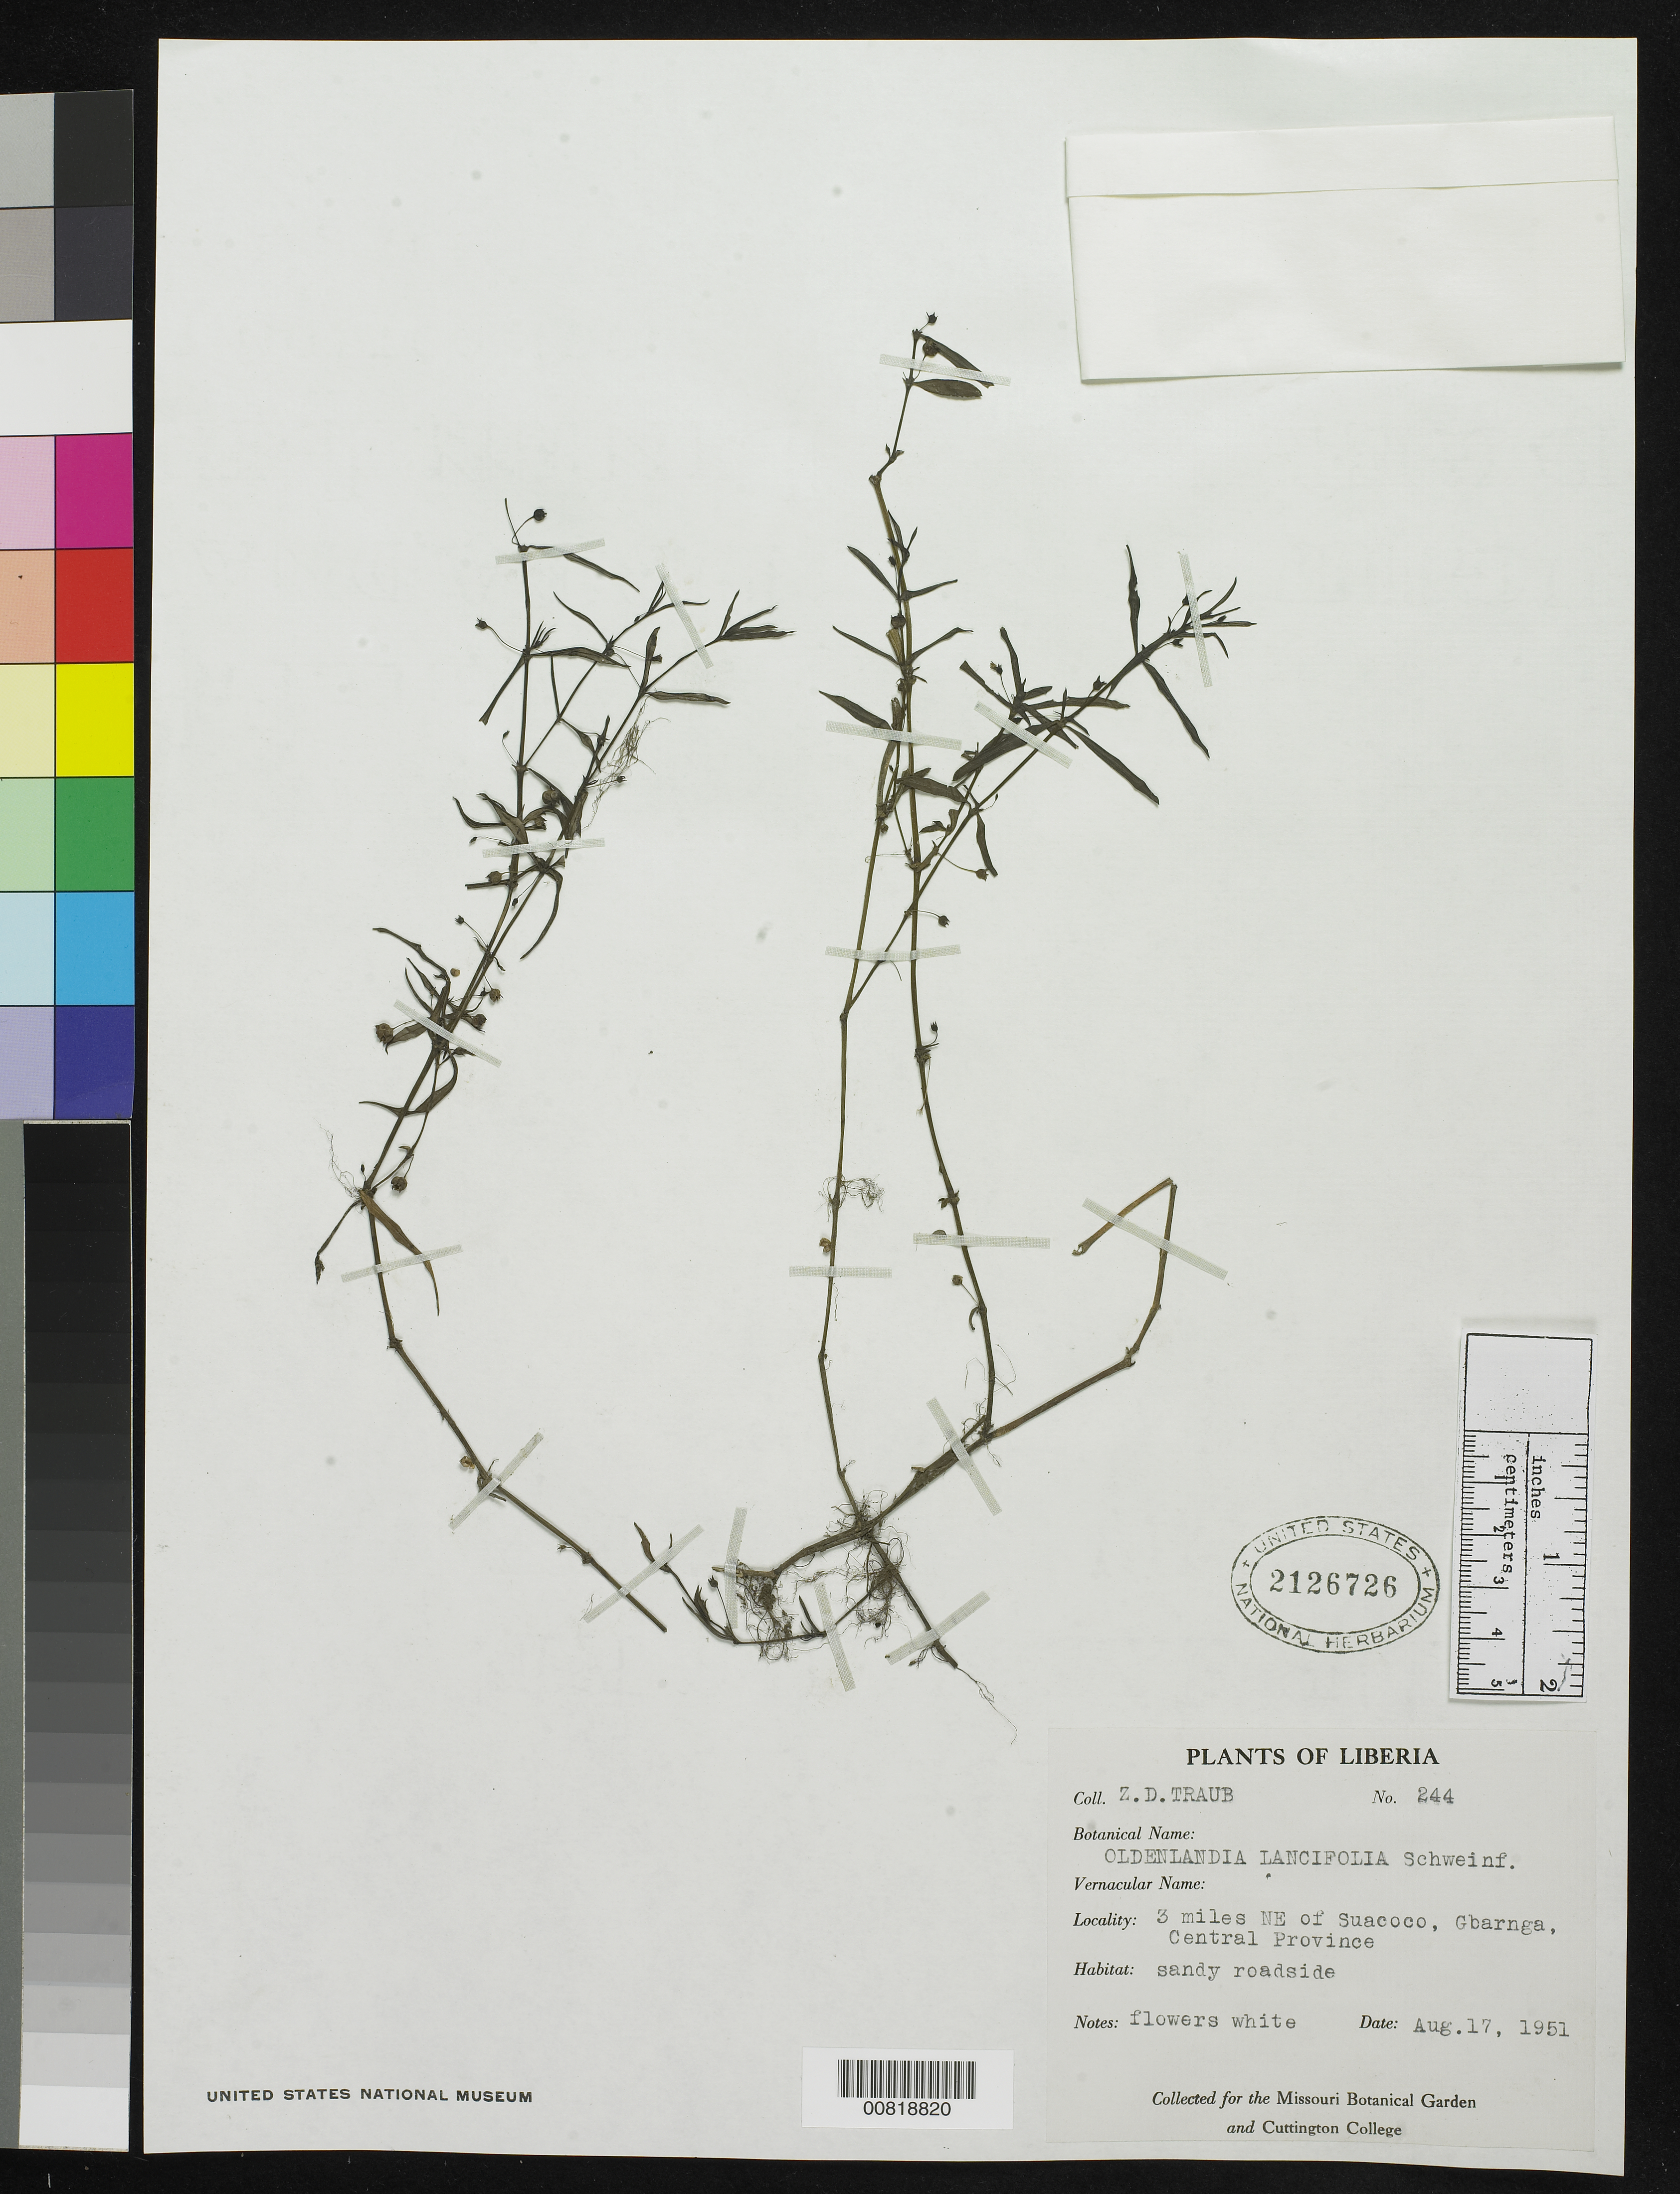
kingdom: Plantae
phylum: Tracheophyta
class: Magnoliopsida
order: Gentianales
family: Rubiaceae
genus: Oldenlandia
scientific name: Oldenlandia lancifolia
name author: (Schumach.) DC.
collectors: Z. D. Traub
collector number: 244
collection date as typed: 17 Aug 1951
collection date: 1951-08-17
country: Liberia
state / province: Bong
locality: Central Province: Gbarnga, 3 miles NE of Suacoco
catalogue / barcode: US 2126726